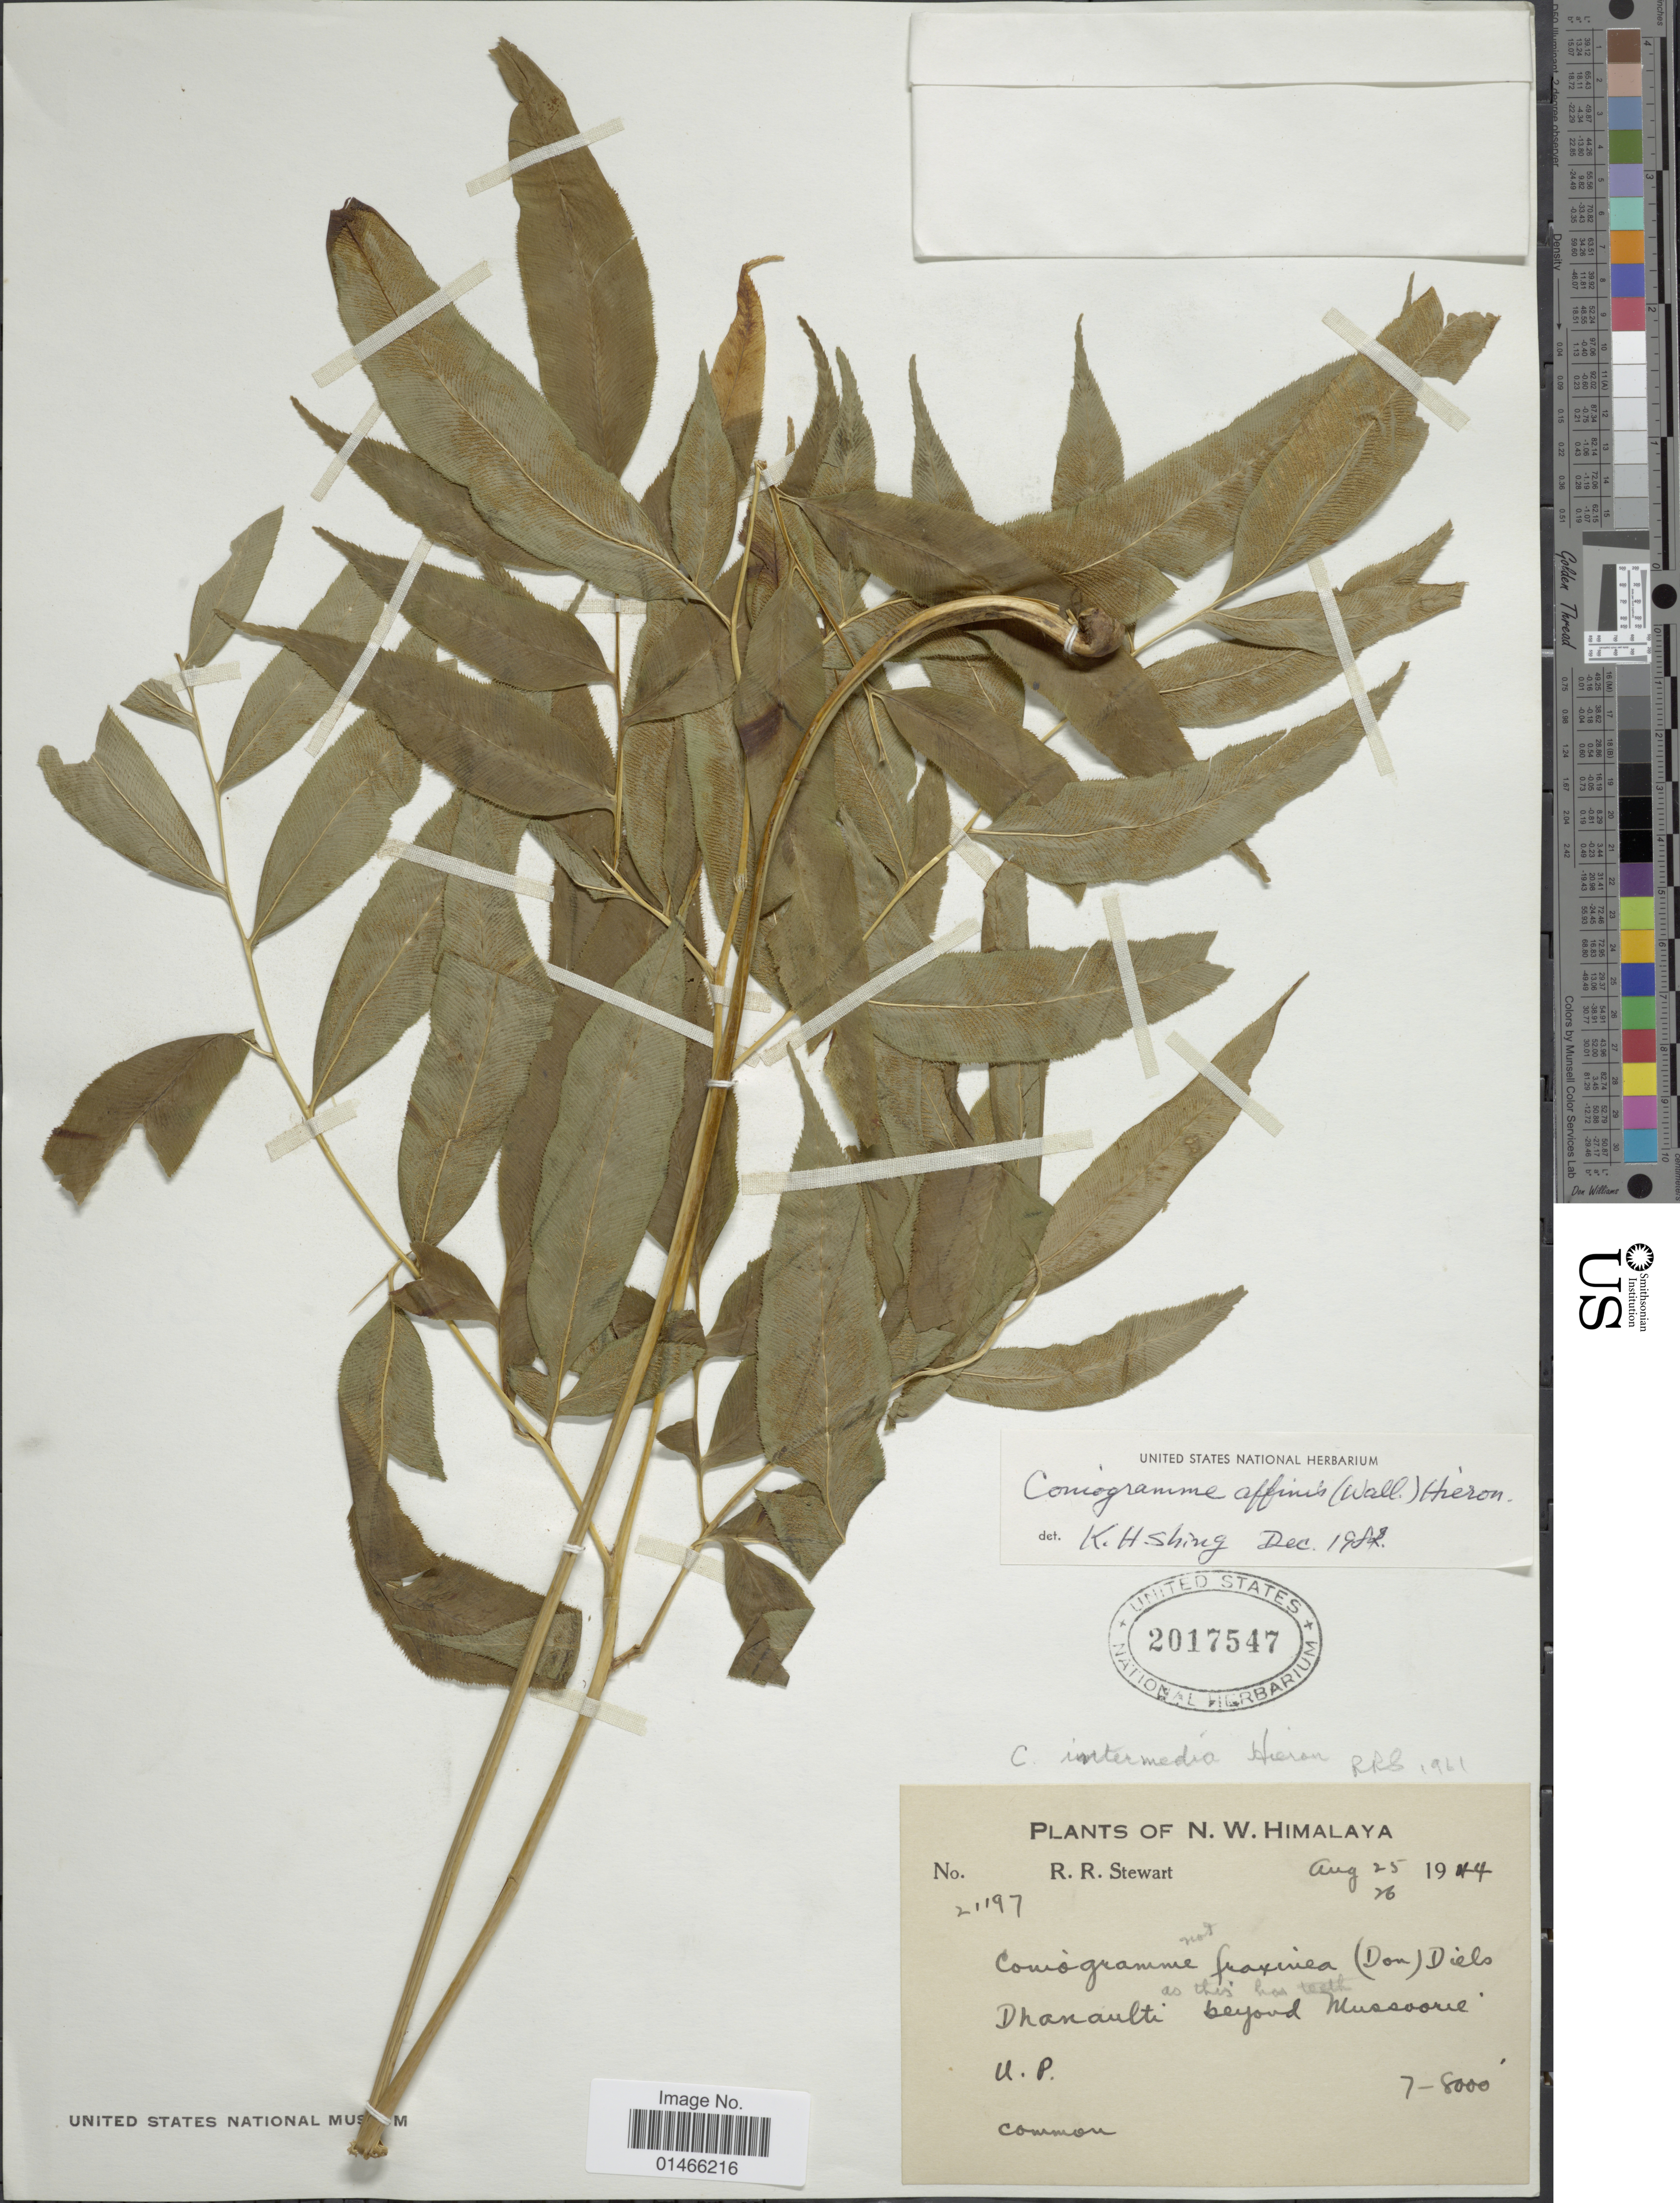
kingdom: Plantae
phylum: Tracheophyta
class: Polypodiopsida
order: Polypodiales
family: Pteridaceae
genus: Coniogramme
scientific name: Coniogramme affinis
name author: Hieron.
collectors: R. R. Stewart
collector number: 21197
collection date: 1944-08-25/1944-08-26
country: India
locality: N.W. Himalaya. Dhanaulti beyond Mussoorie. U.P.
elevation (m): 2134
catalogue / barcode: US 2017547